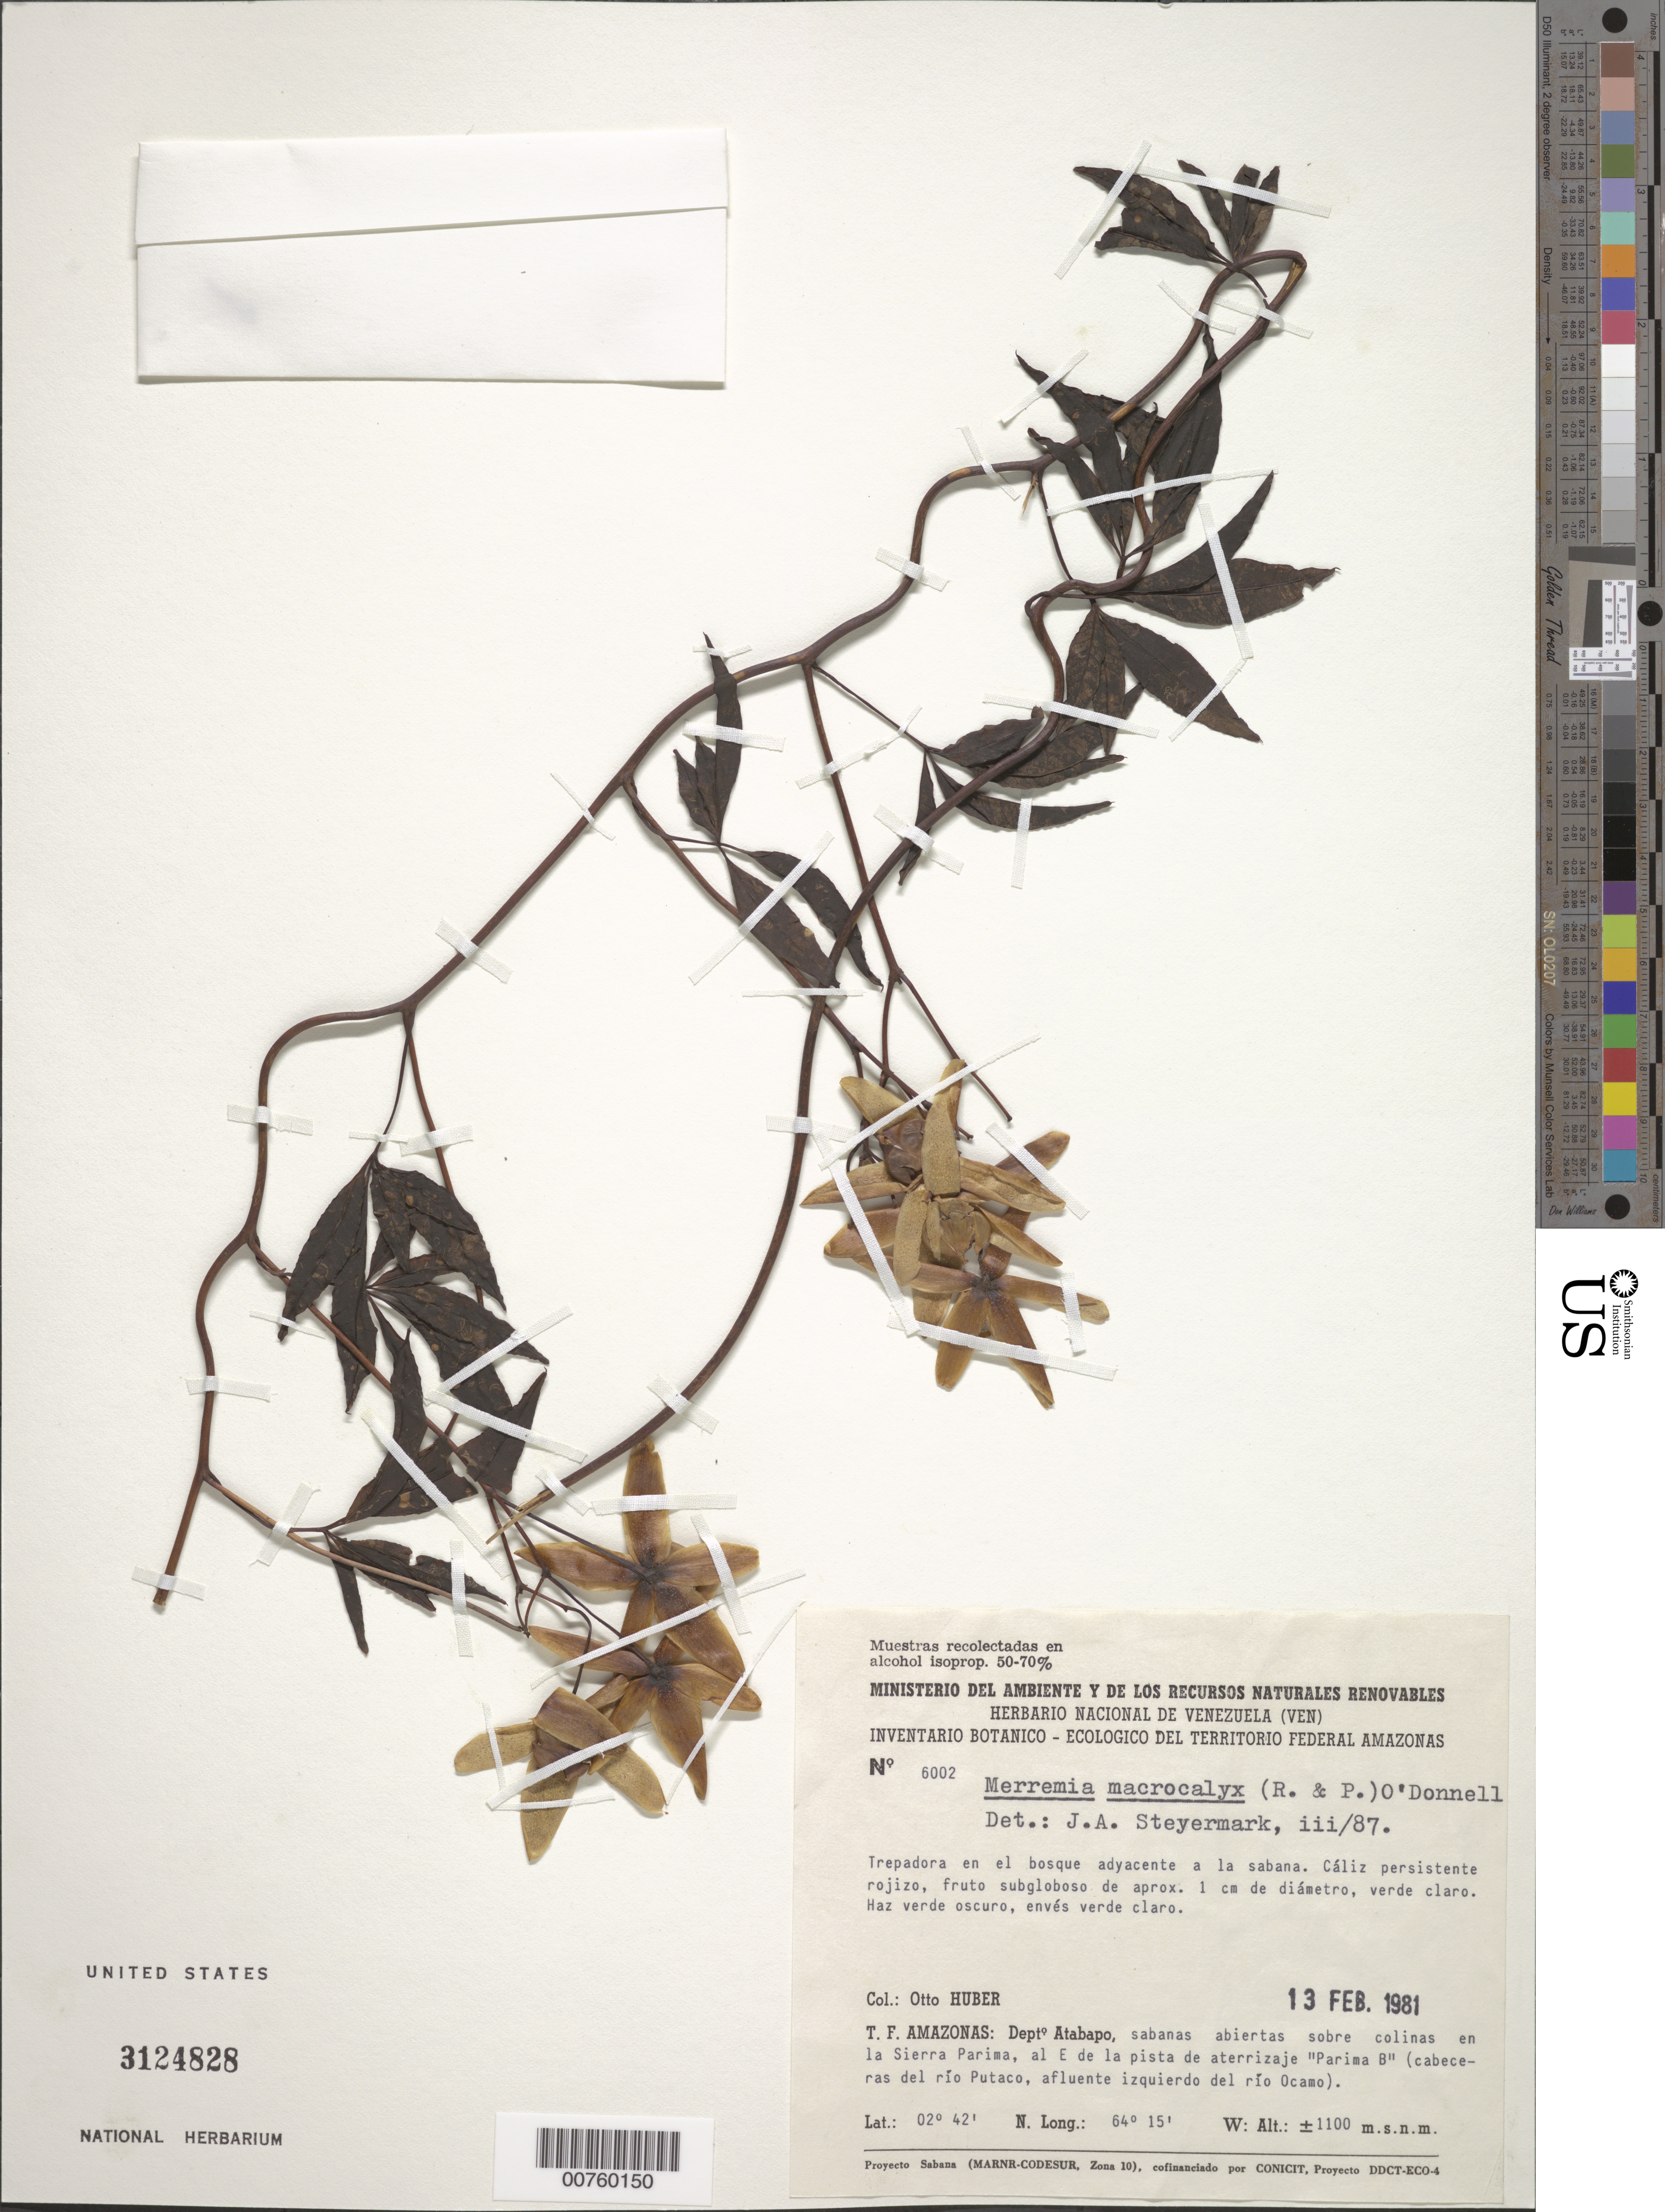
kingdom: Plantae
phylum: Tracheophyta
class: Magnoliopsida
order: Solanales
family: Convolvulaceae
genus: Distimake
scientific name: Distimake macrocalyx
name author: (Ruiz & Pav.) A. R. Simões & Staples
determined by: Strong, Mark T., (BOT), Smithsonian Institution - National Museum of Natural History (UNITED STATES)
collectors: O. Huber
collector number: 6002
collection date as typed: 13-Feb-81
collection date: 1981-02-13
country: Venezuela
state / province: Amazonas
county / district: Atabapo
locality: Sierra Parima, E de la pista de aterrizaje "Parima B" (cabeceras del Río Putaco, afluente izquierdo del Río Ocamo)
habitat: Forest at edge of savanna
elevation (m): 1100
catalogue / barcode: US 3124828